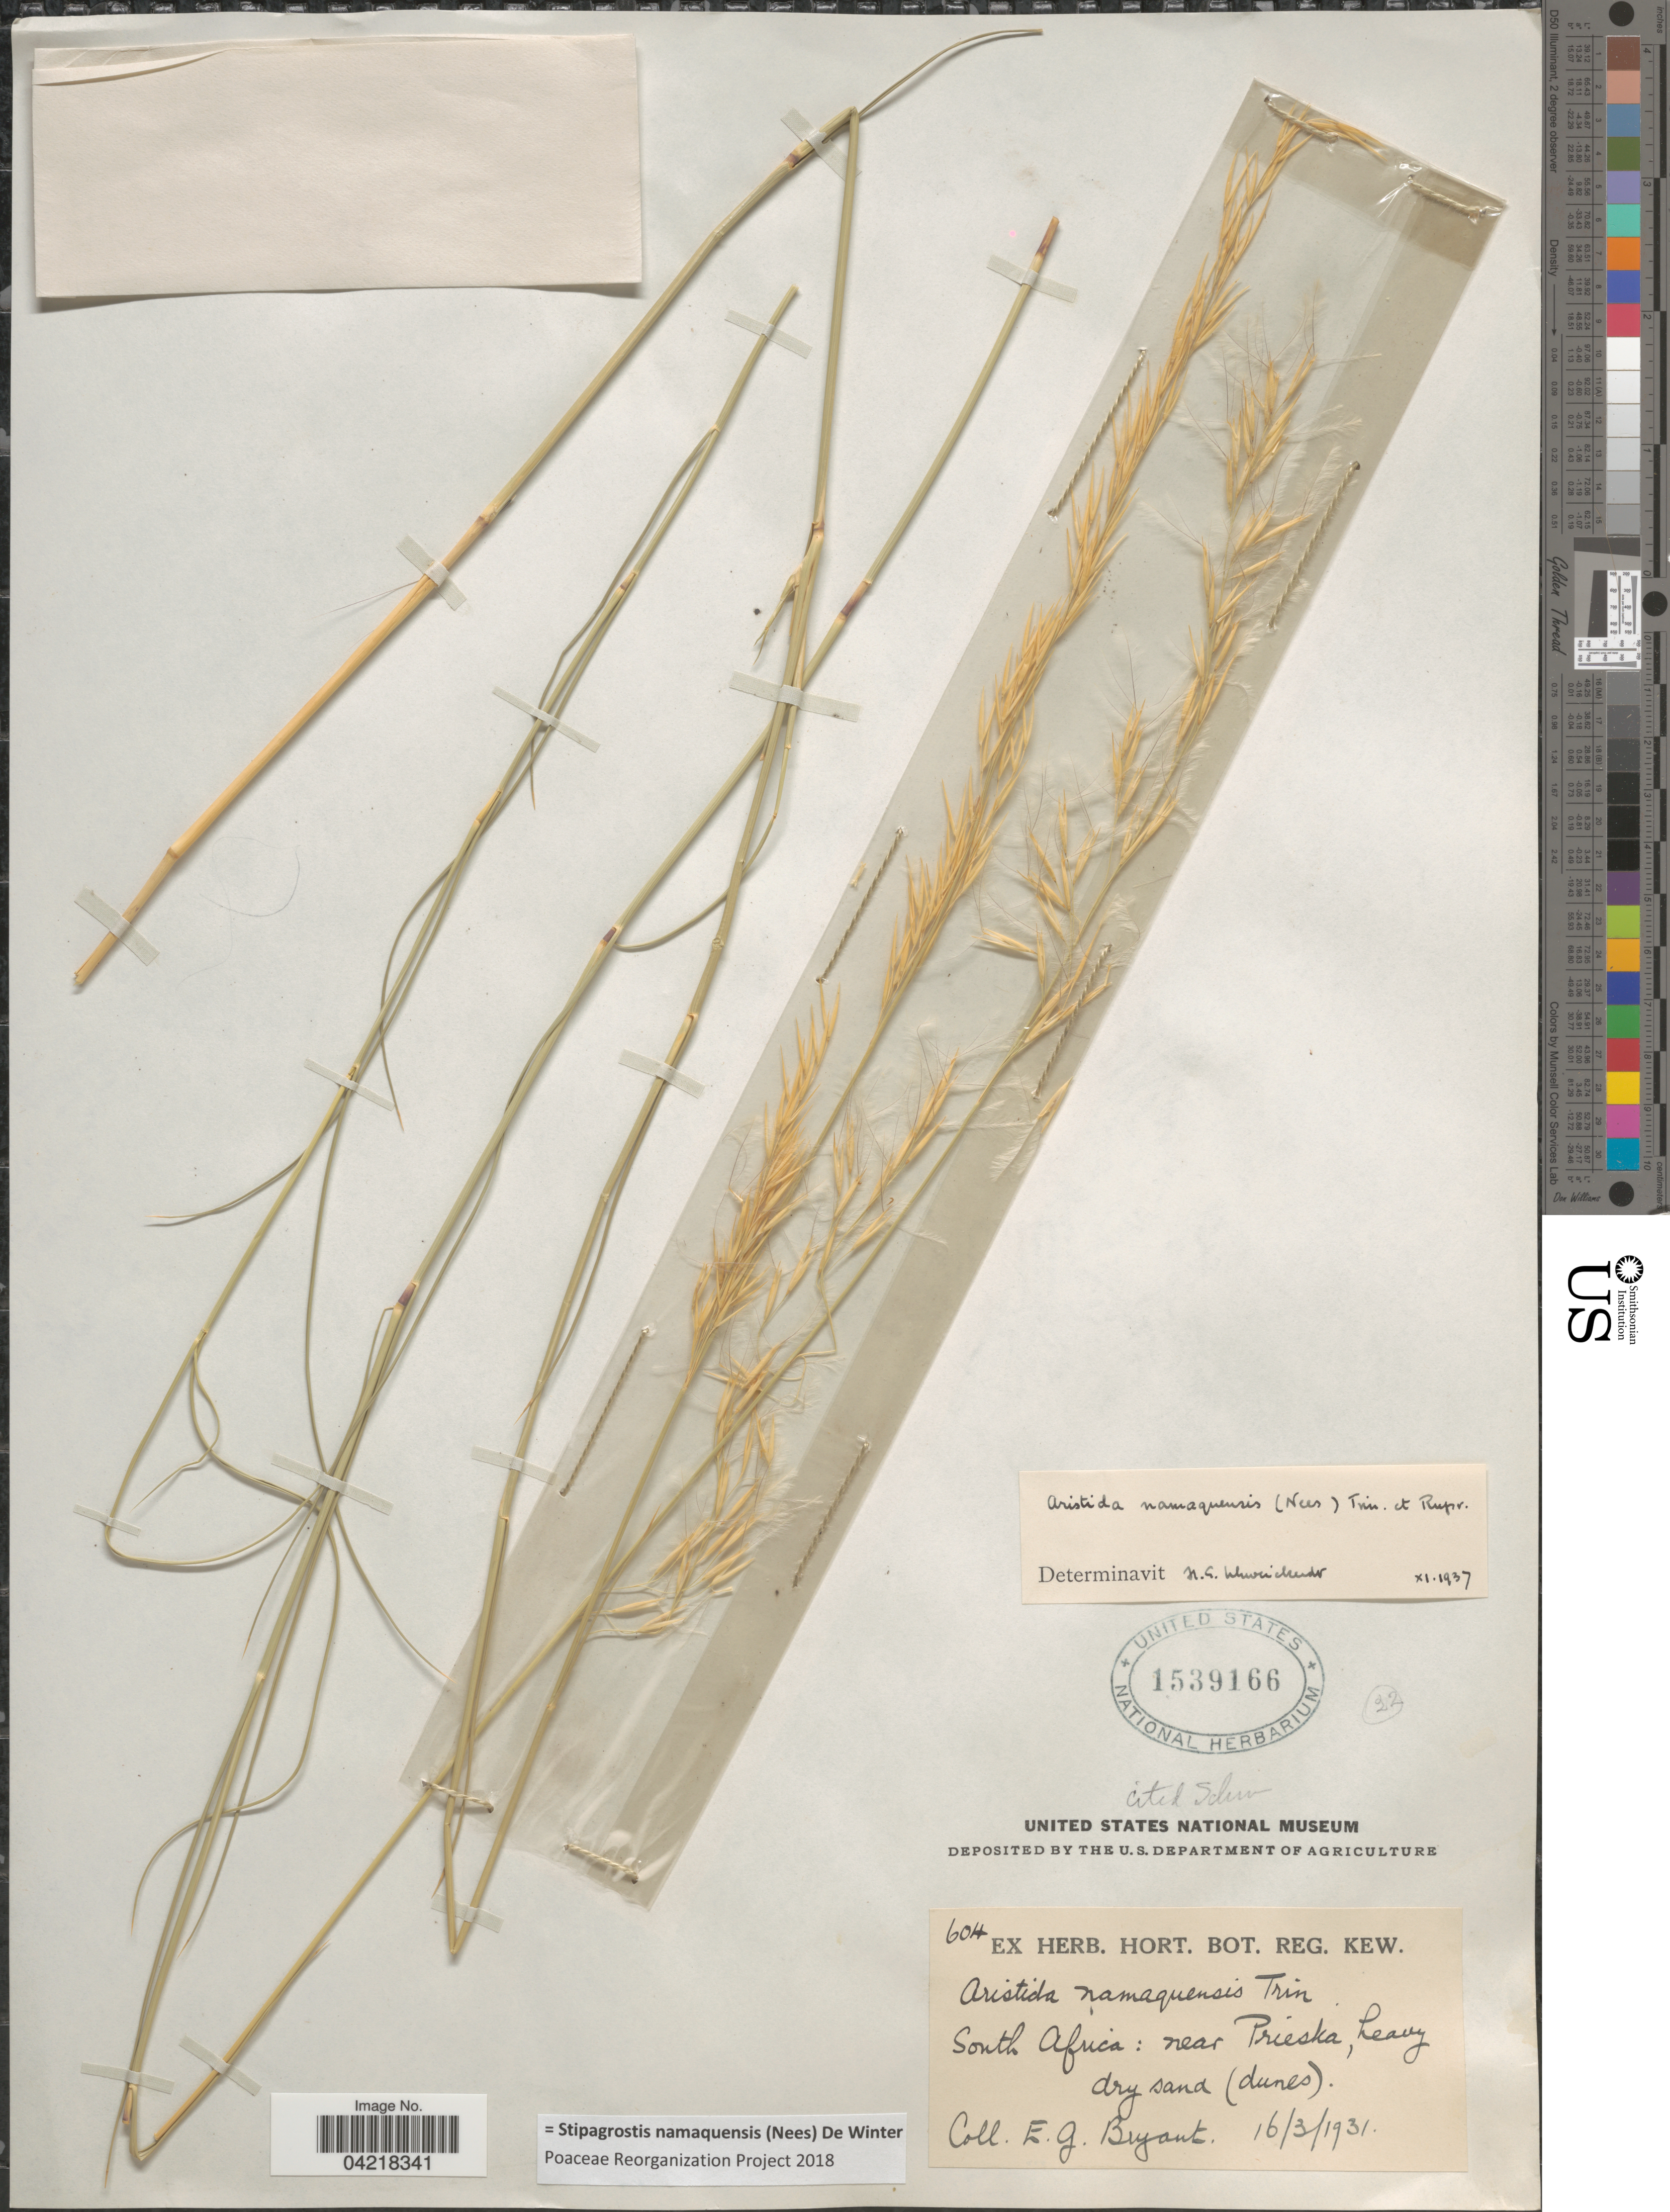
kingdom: Plantae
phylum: Tracheophyta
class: Liliopsida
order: Poales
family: Poaceae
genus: Stipagrostis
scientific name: Stipagrostis namaquensis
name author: (Nees) De Winter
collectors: E. Bryant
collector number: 604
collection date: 1931-03-16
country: South Africa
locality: Near Prieska, heavy dry sand (dunes).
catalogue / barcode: US 1539166